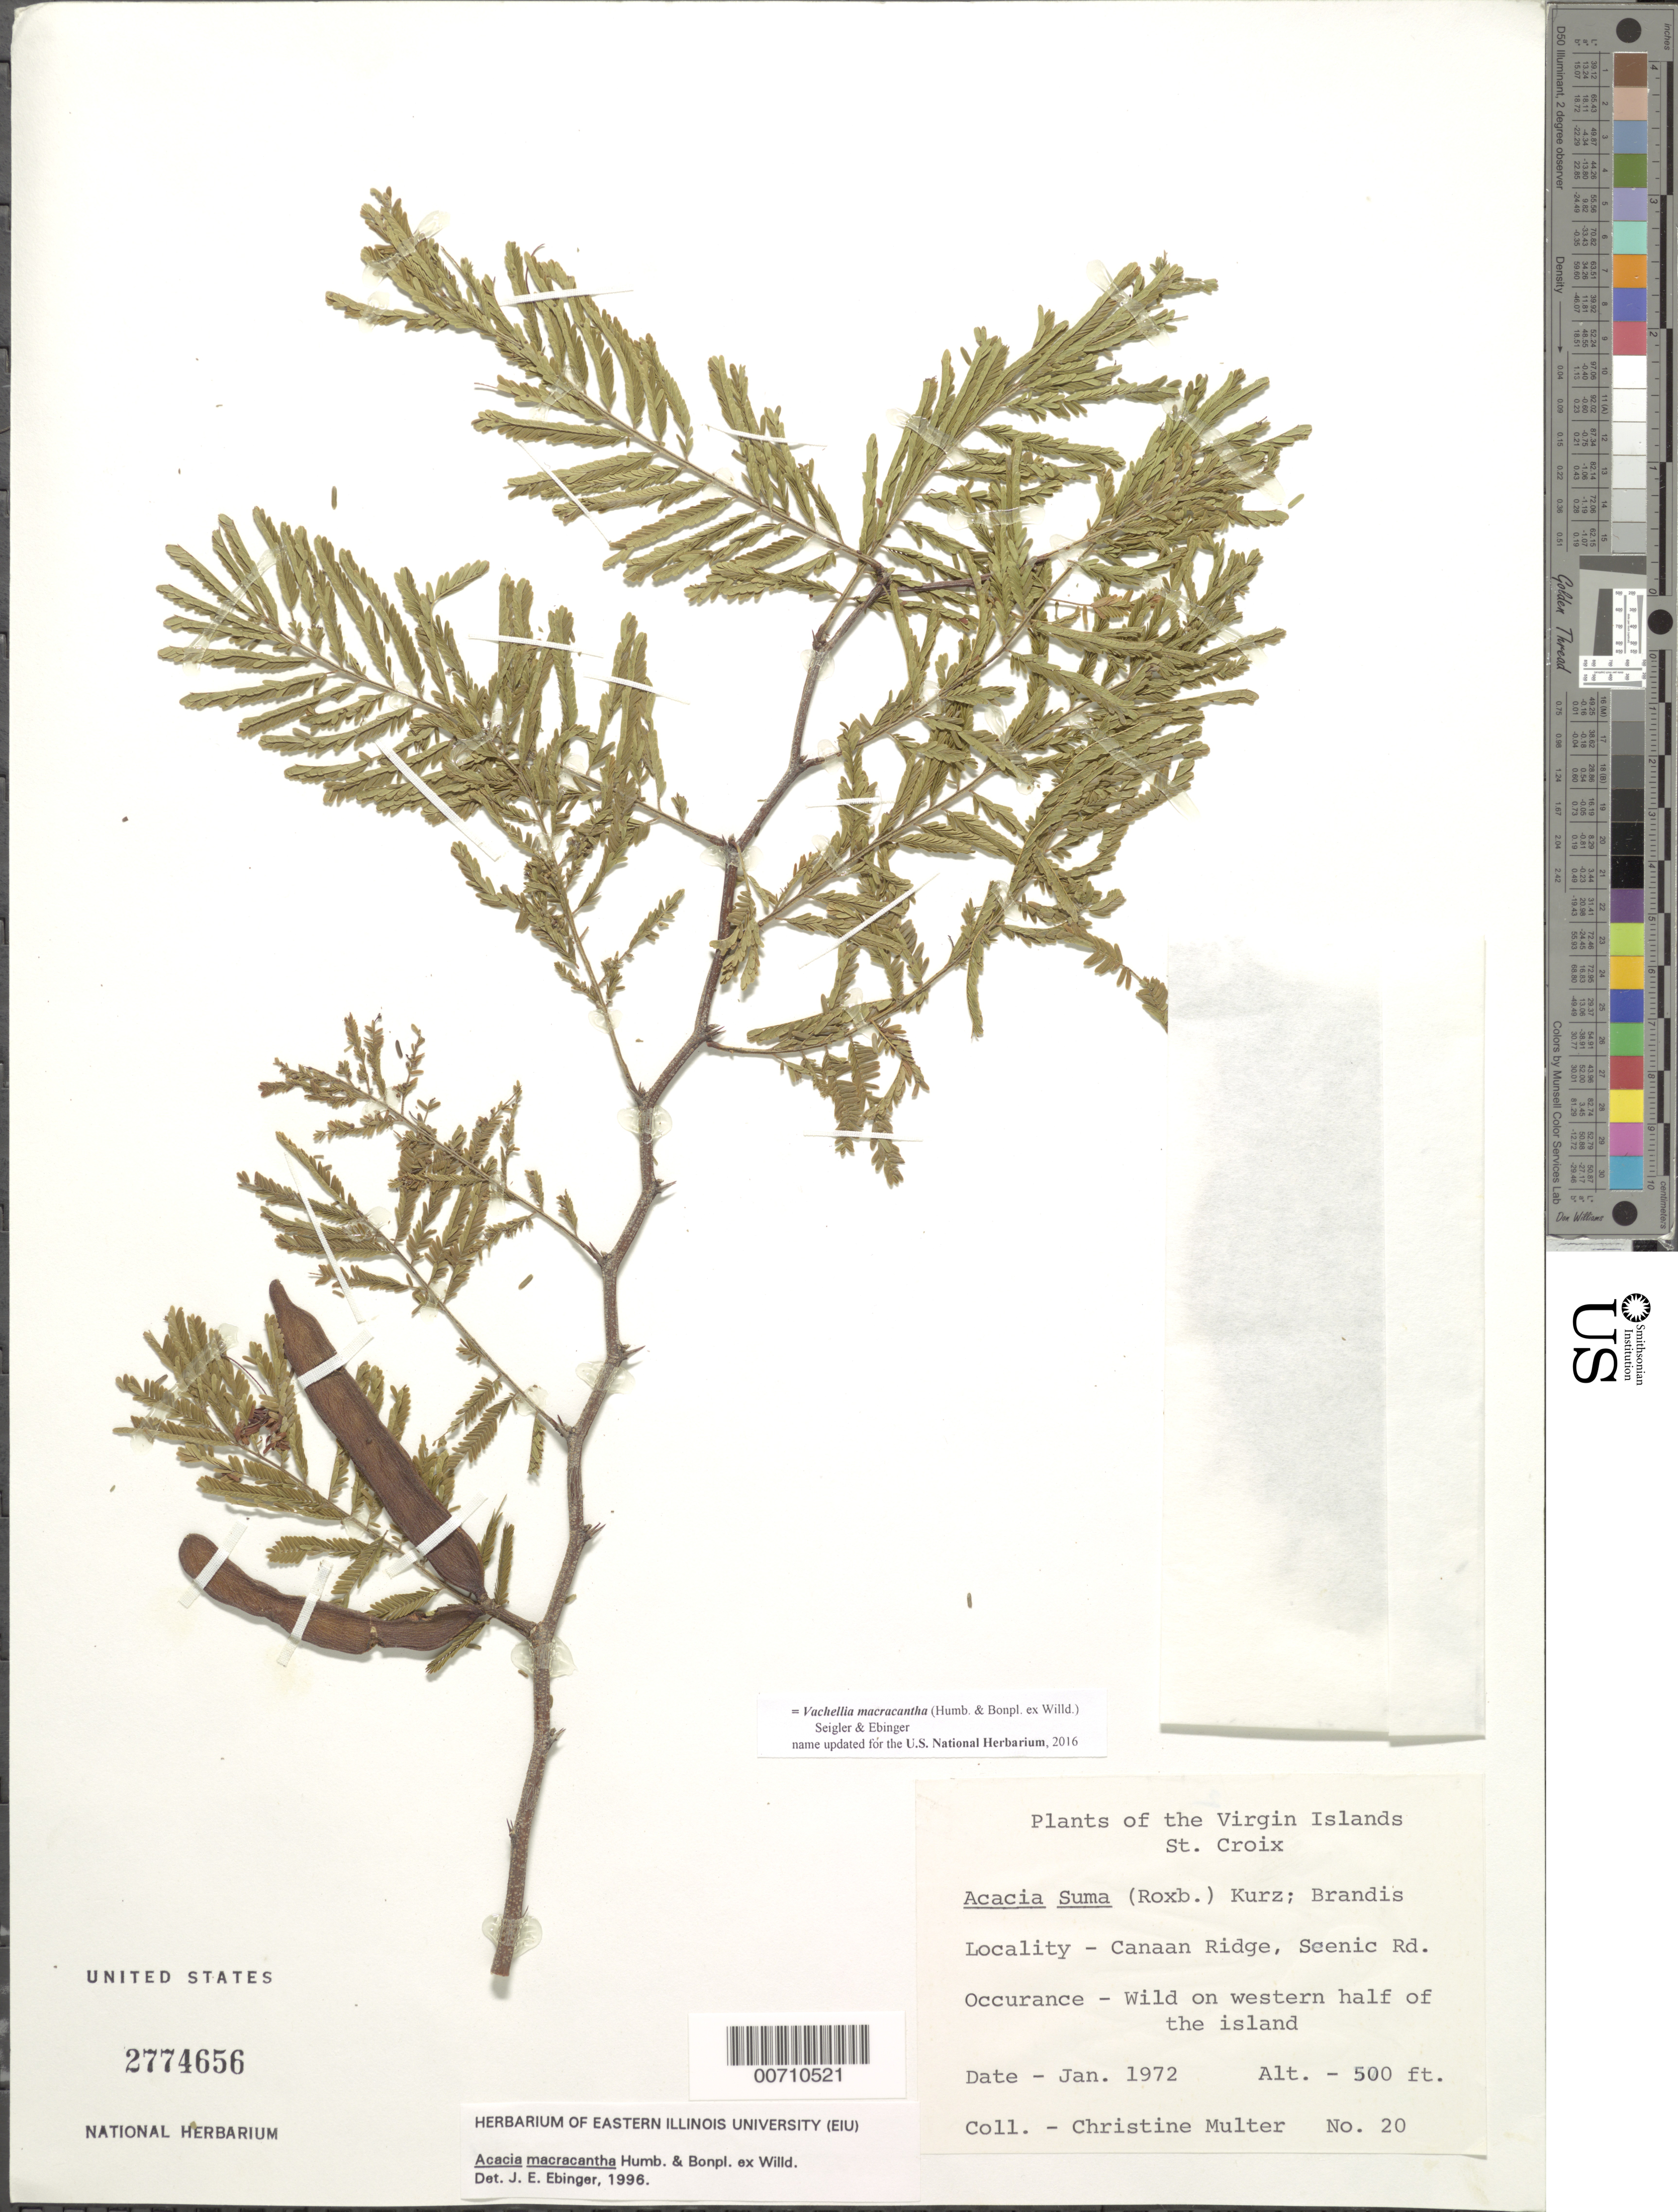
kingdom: Plantae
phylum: Tracheophyta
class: Magnoliopsida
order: Fabales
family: Fabaceae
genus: Vachellia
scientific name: Vachellia macracantha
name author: (Humb. & Bonpl. ex Willd.) Seigler & Ebinger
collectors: C. Multer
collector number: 20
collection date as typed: Jan 1972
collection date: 1972-01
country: U.S. Virgin Islands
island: St. Croix Island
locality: Canaan Ridge, Scenic Rd.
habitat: Western half of Island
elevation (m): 152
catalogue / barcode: US 2774656